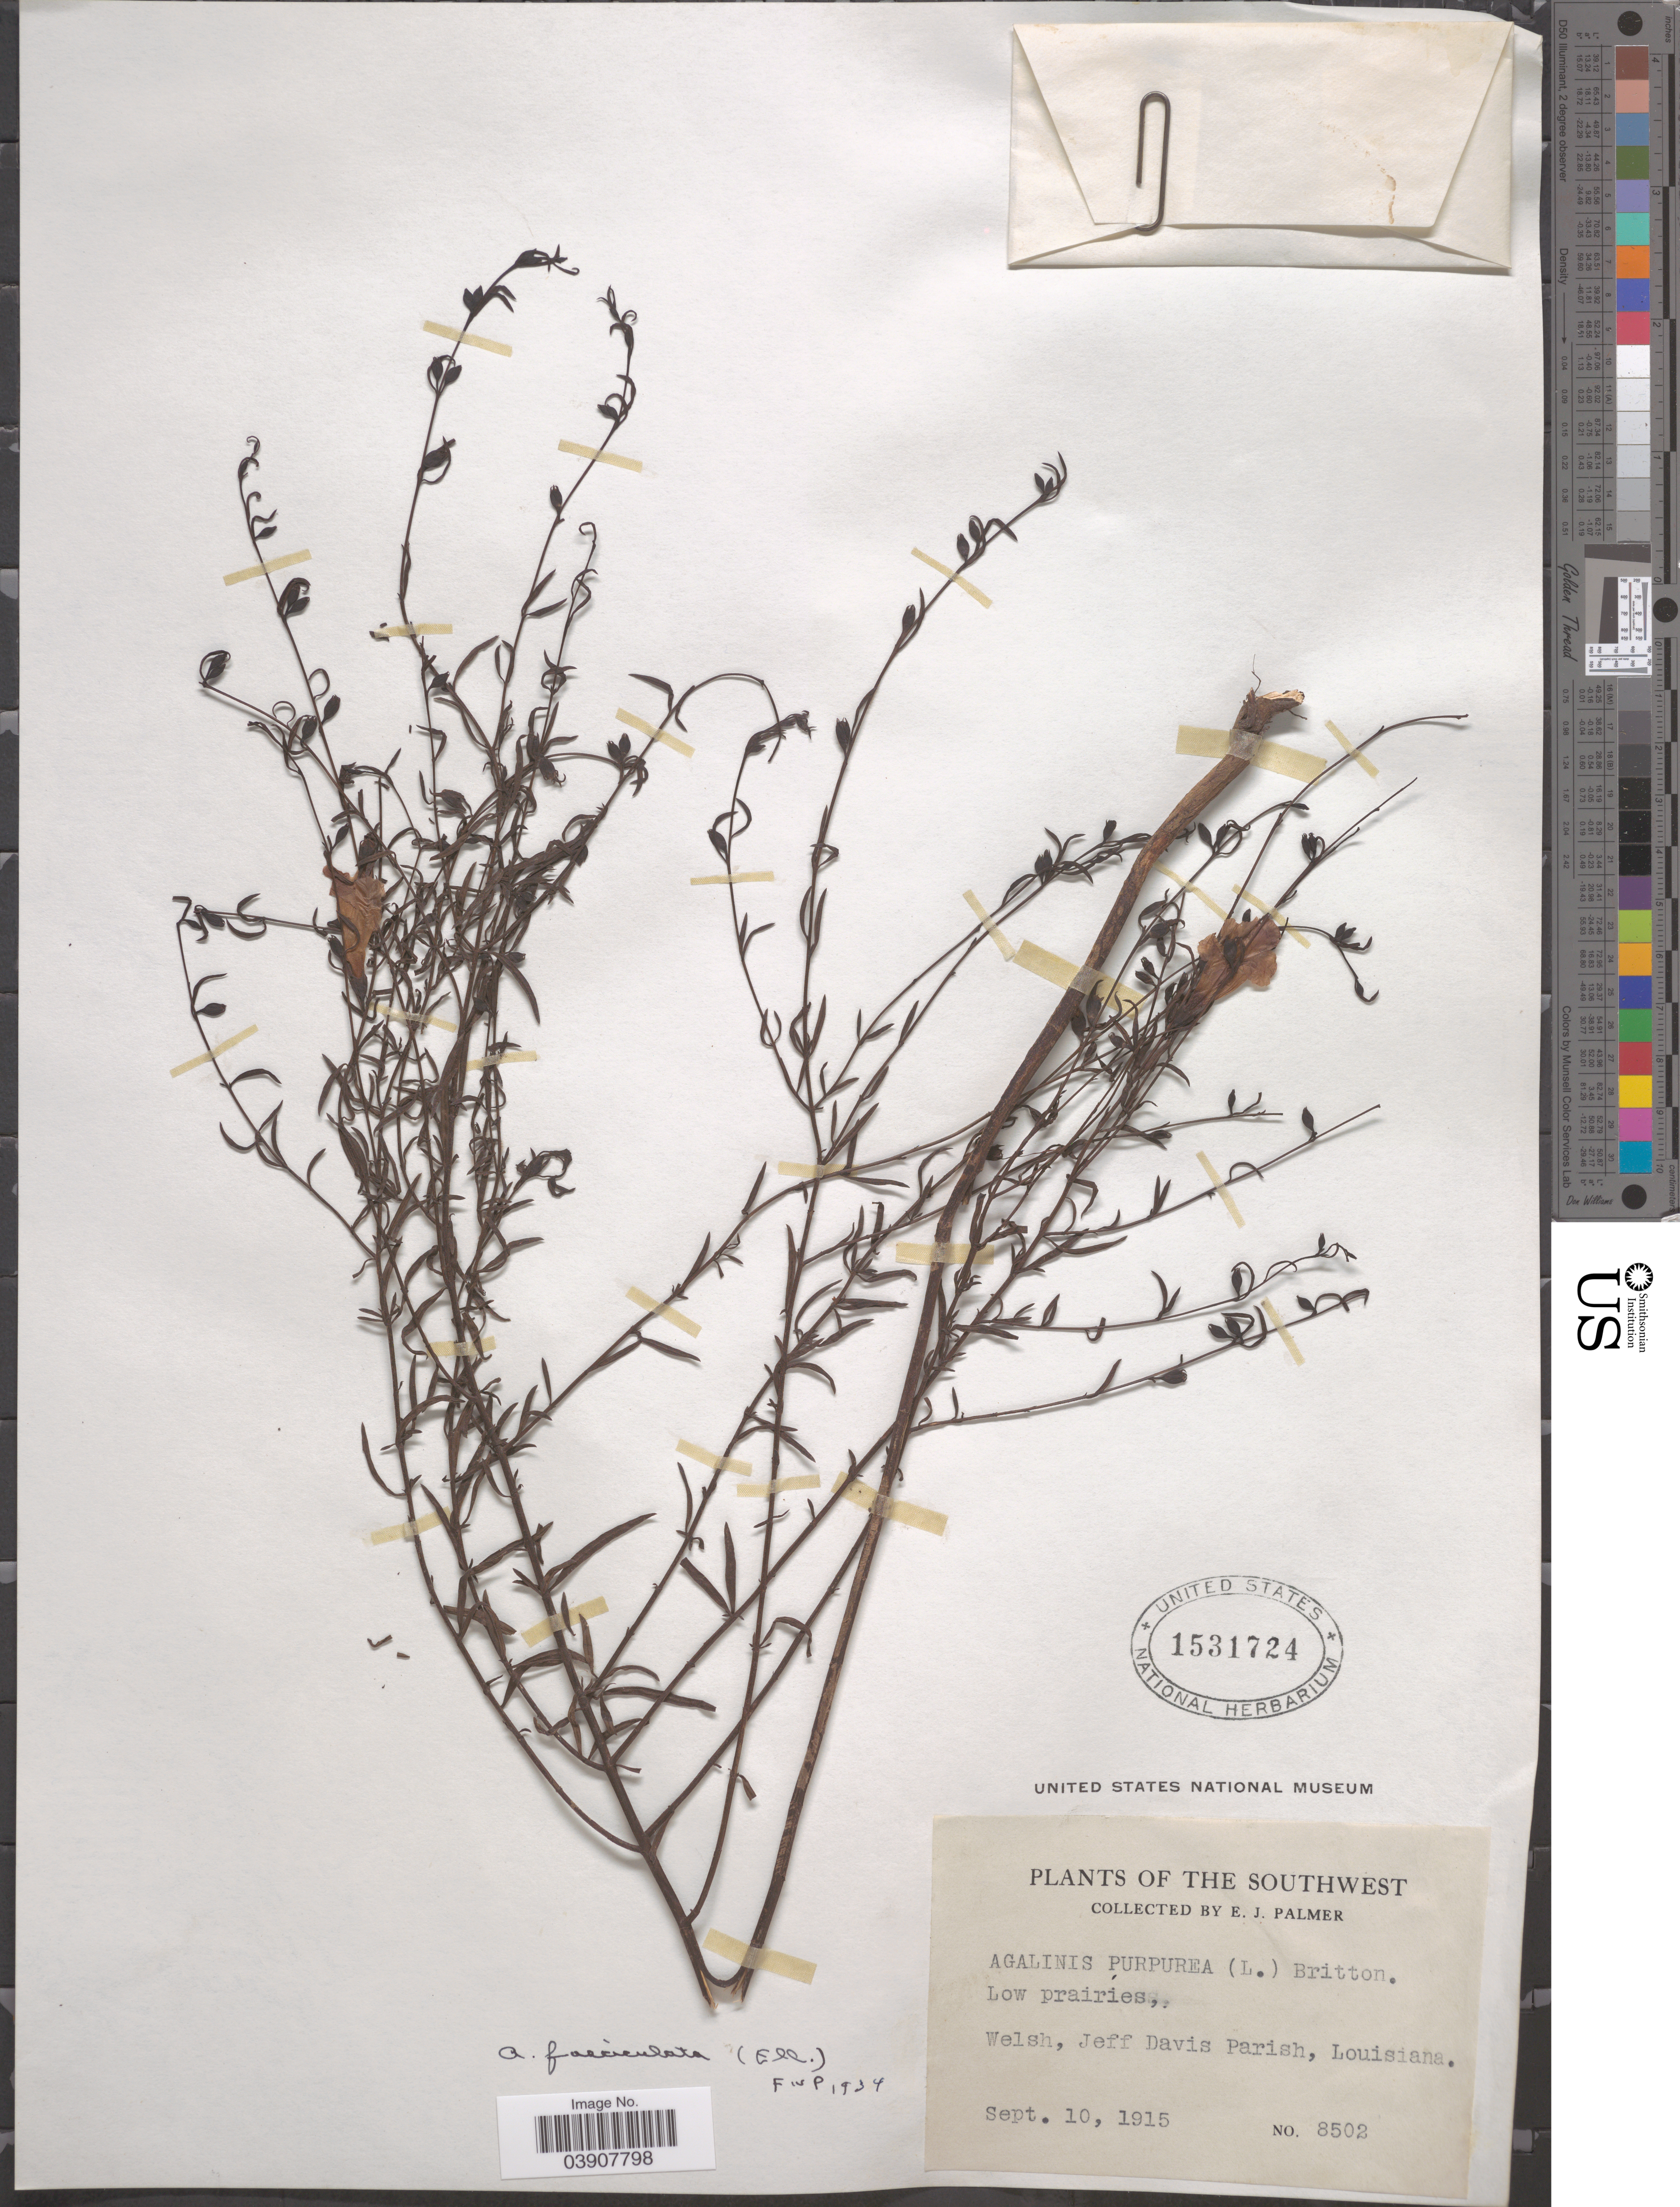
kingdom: Plantae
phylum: Tracheophyta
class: Magnoliopsida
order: Lamiales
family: Orobanchaceae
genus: Agalinis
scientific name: Agalinis fasciculata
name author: (Elliott) Raf.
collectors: E. J. Palmer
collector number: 8502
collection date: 1915-09-10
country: United States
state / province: Louisiana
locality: The Southwest. Welsh, Jeff Davis Parish.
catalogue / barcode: US 1531724